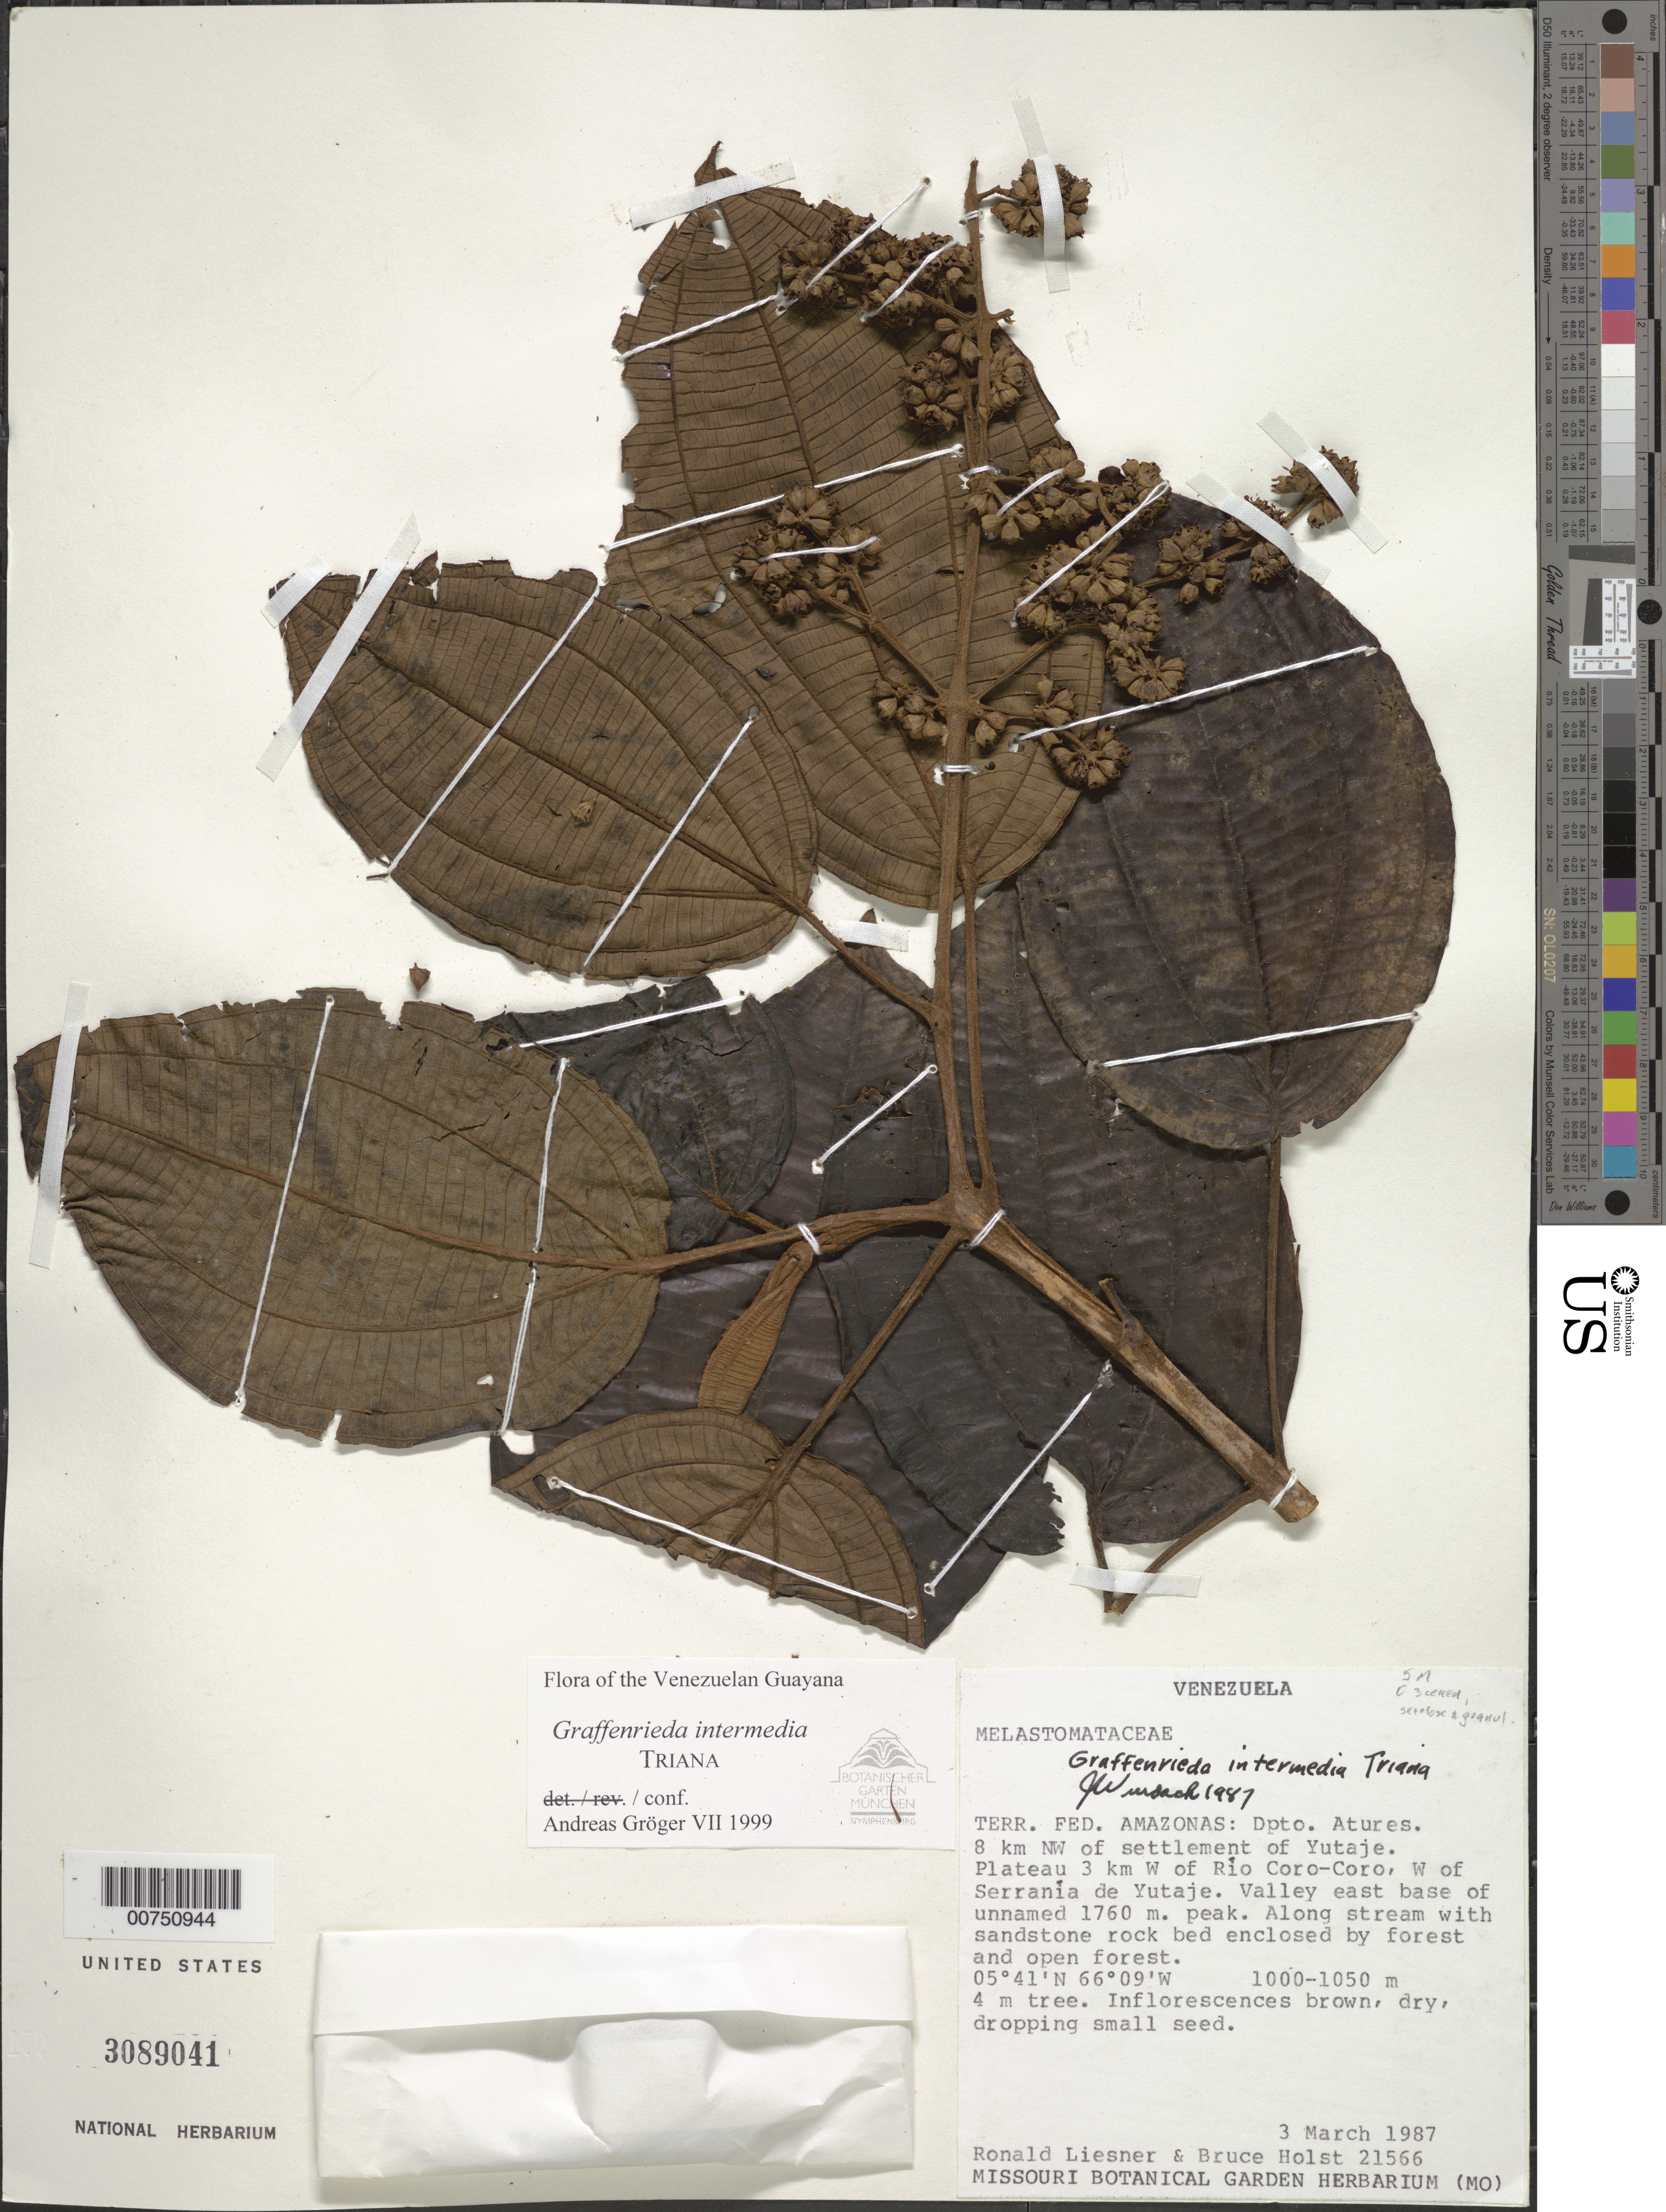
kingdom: Plantae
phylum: Tracheophyta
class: Magnoliopsida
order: Myrtales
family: Melastomataceae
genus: Graffenrieda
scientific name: Graffenrieda intermedia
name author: Triana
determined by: Gröger, A.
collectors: R. L. Liesner & B. Holst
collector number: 21566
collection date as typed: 3-Mar-87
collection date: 1987-03-03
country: Venezuela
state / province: Amazonas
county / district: Atures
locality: Yutajé settlement, 8 km NW of; plateau 3 km W of Río Coro-Coro, W of Serrania de Yutajé; valley east base of unnamed 1760m peak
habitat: Along stream with sandstone rock bed enclosed by forest and open forest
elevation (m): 1000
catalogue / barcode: US 3089041